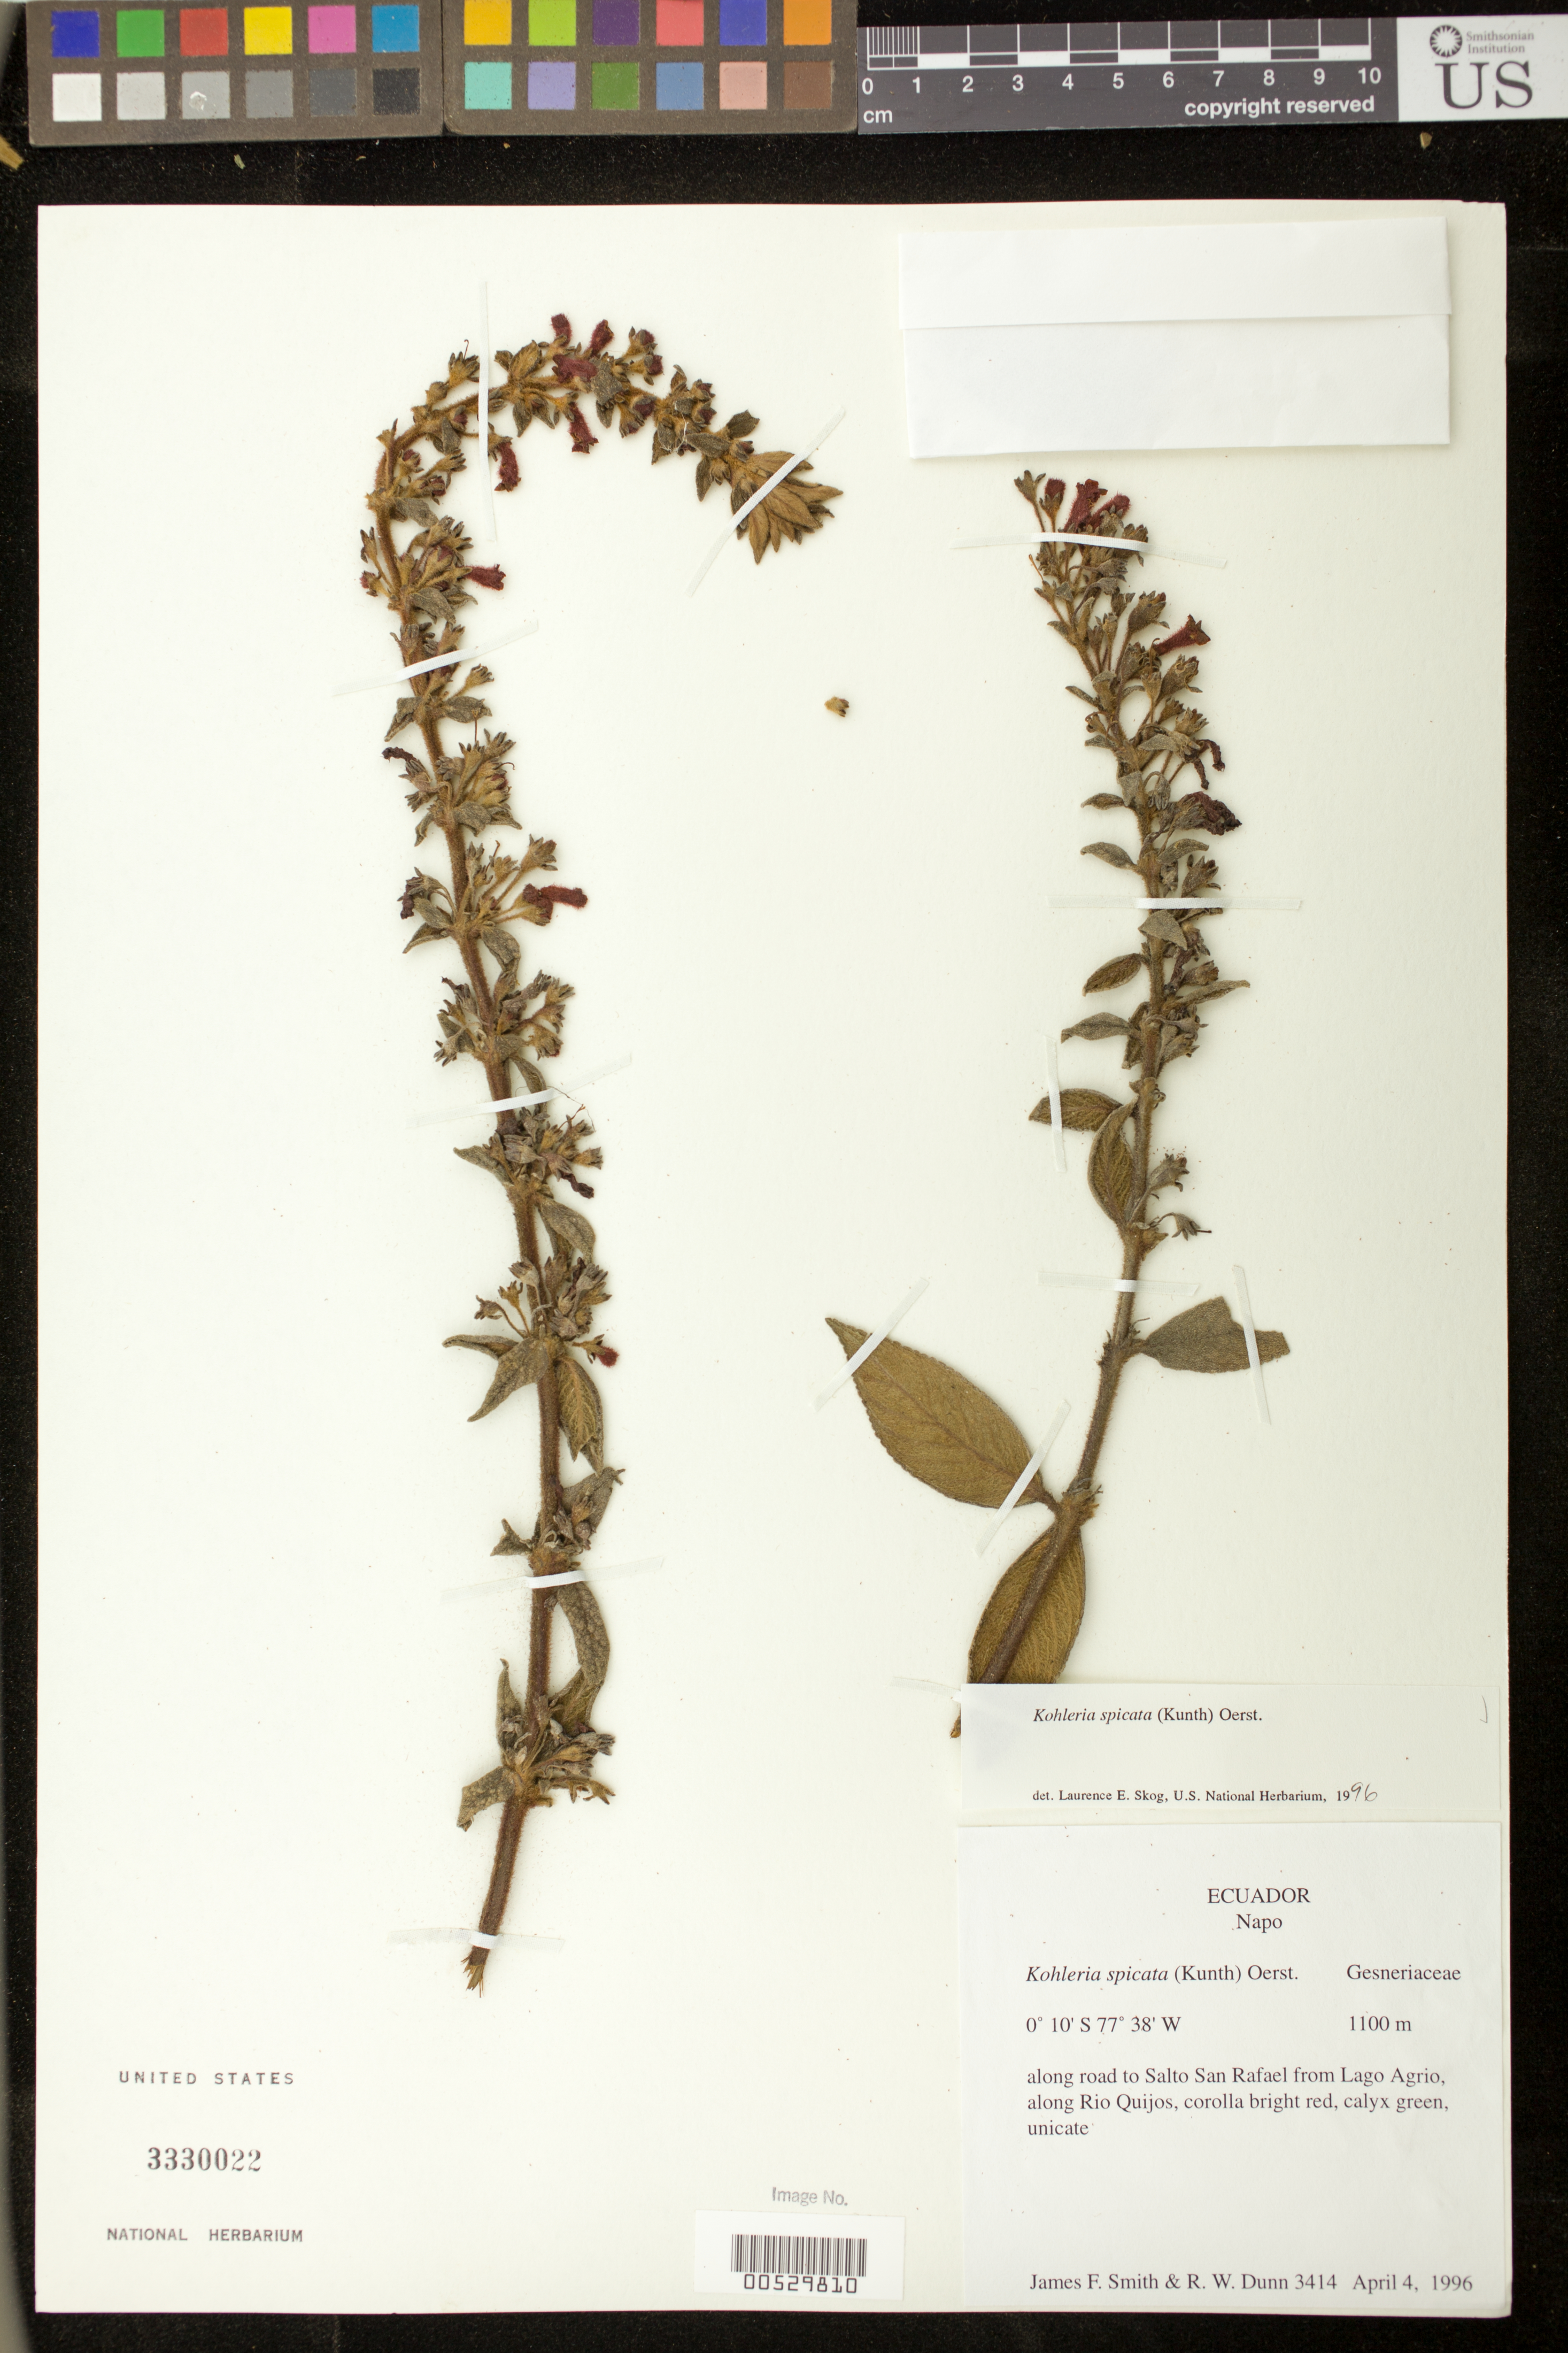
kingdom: Plantae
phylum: Tracheophyta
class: Magnoliopsida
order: Lamiales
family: Gesneriaceae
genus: Kohleria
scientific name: Kohleria spicata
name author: (Kunth) Oerst.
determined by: Skog, Laurence E.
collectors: J. Smith & R. Dunn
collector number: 3414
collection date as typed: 04 Apr 1996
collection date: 1996-04-04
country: Ecuador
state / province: Napo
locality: Along road to Salto San Rafael from Lago Agrio, along Rio Quijos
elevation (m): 1100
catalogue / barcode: US 3330022